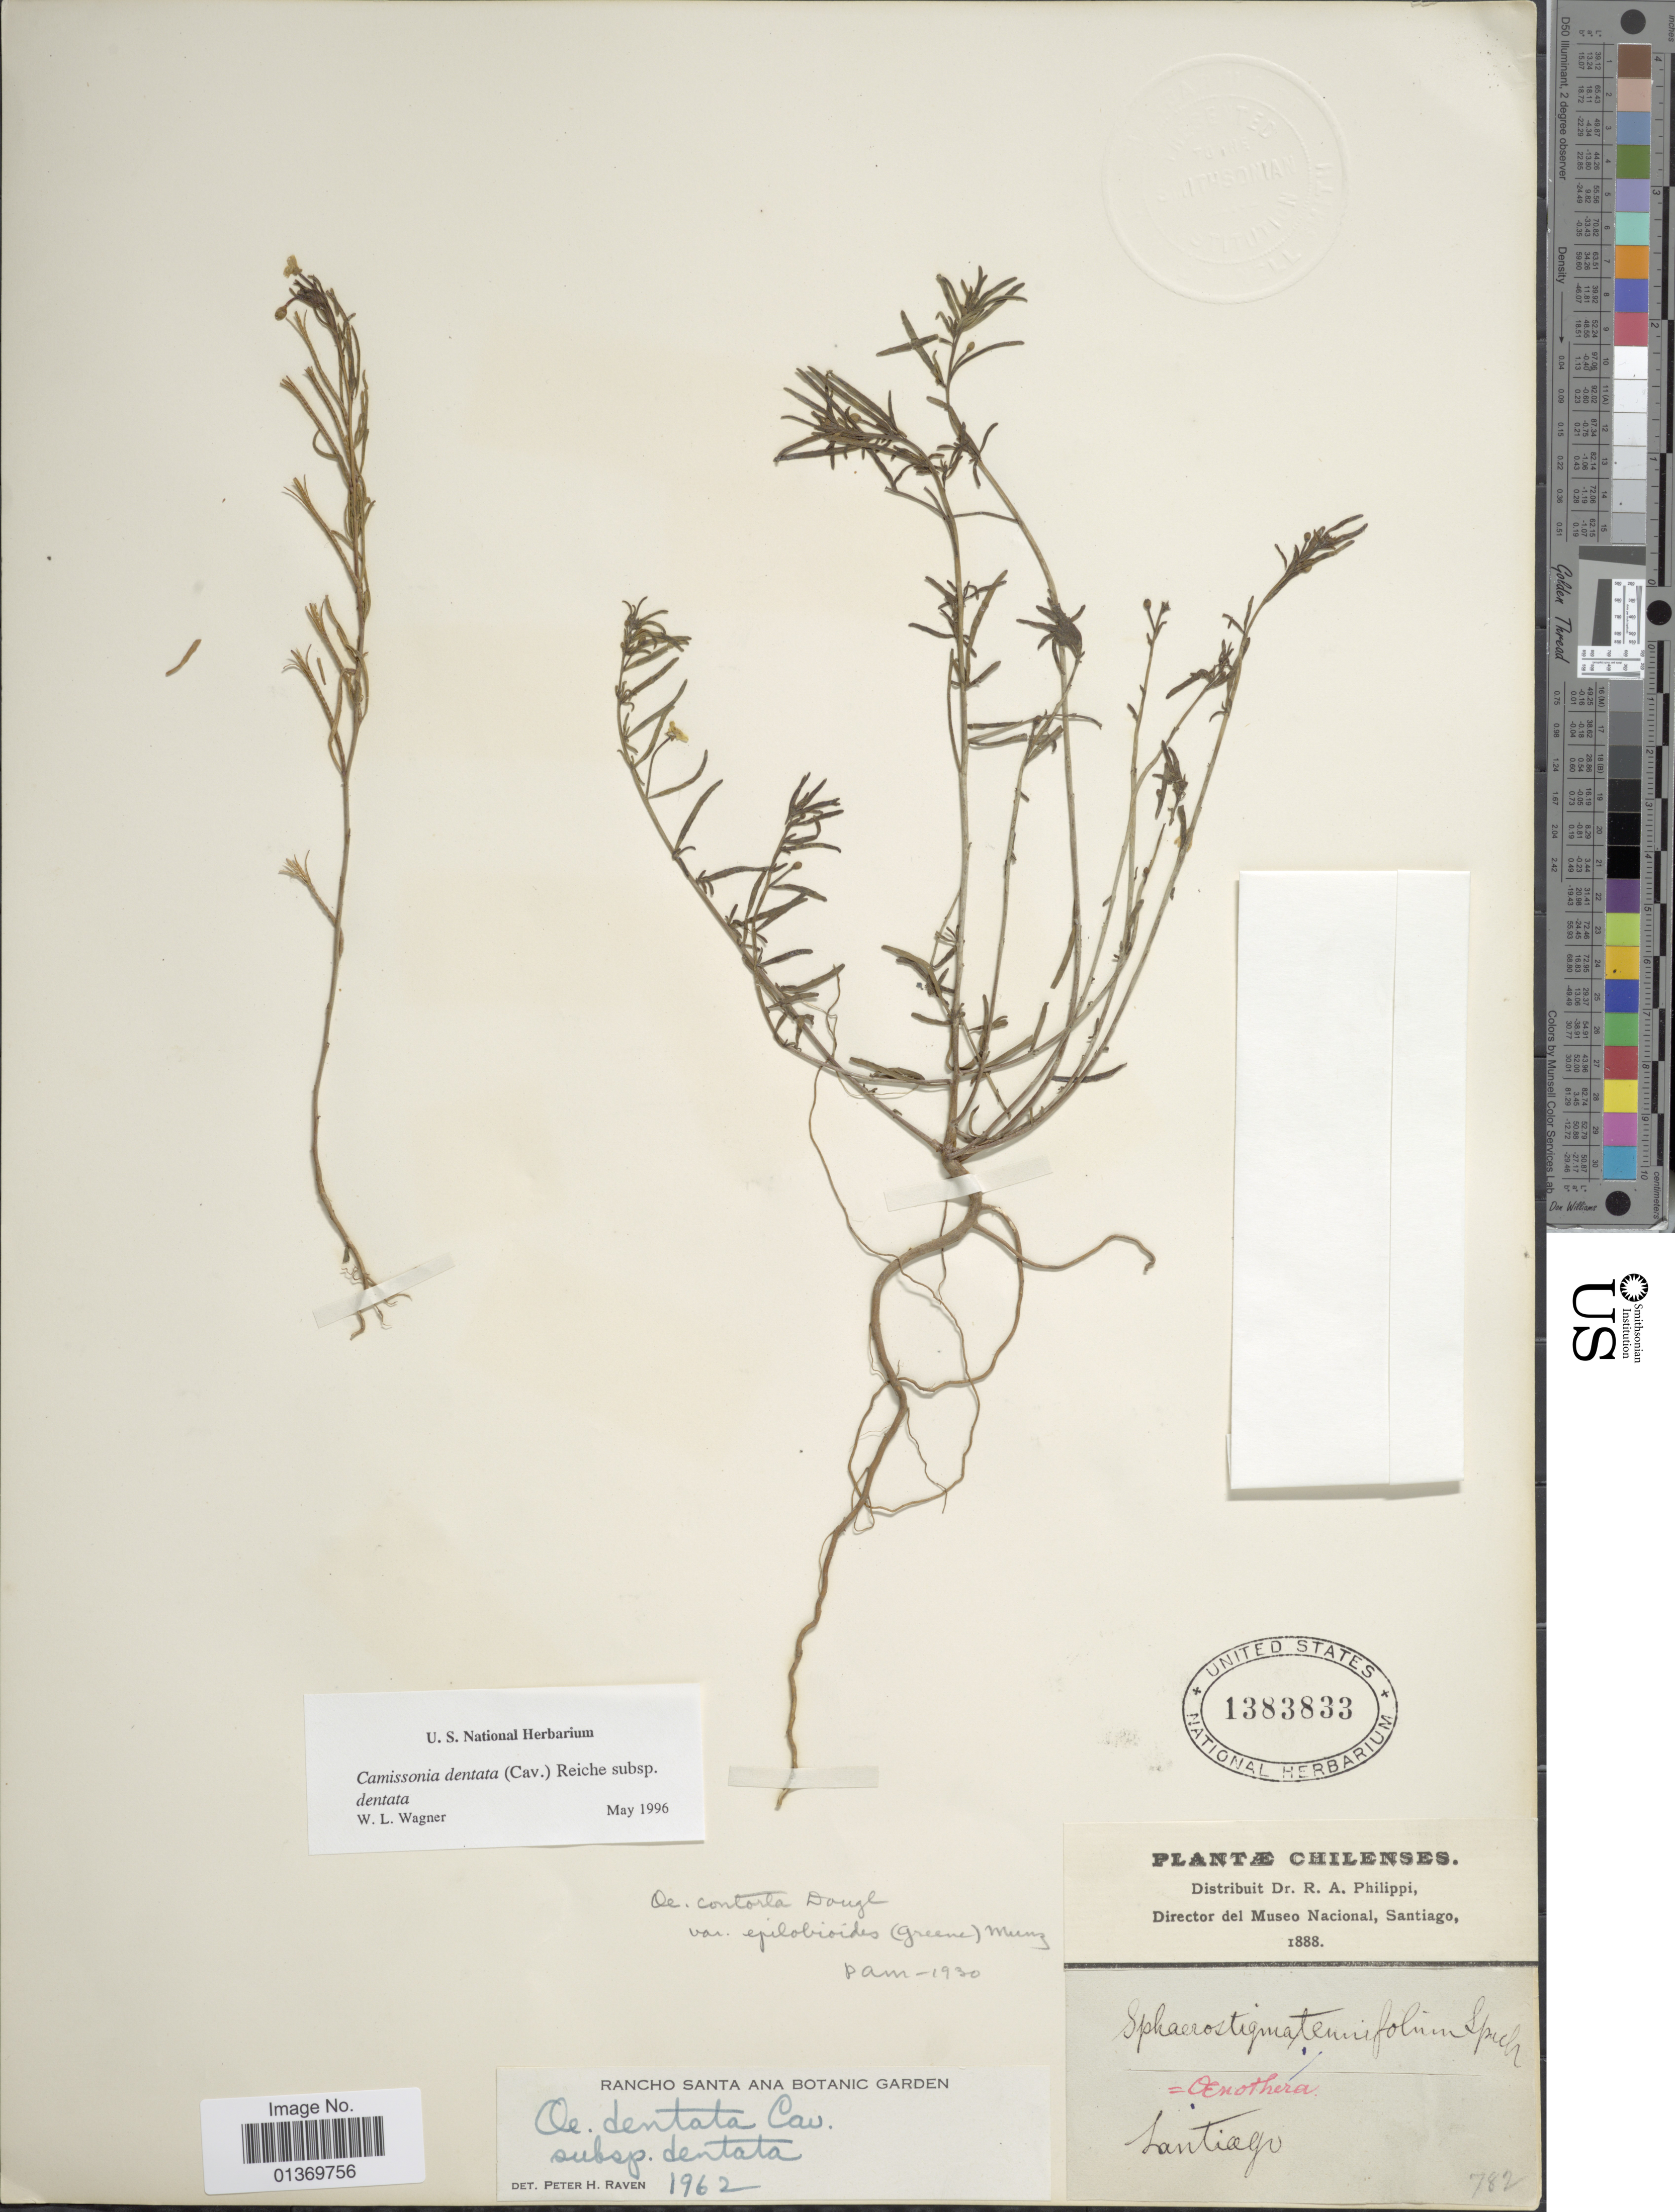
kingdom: Plantae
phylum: Tracheophyta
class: Magnoliopsida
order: Myrtales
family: Onagraceae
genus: Camissonia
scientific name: Camissonia dentata subsp. dentata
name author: (Cav.) Reiche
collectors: R. A. Philippi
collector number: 782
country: Chile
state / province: Región Metropolitana (RM)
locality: Santiago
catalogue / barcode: US 1383833